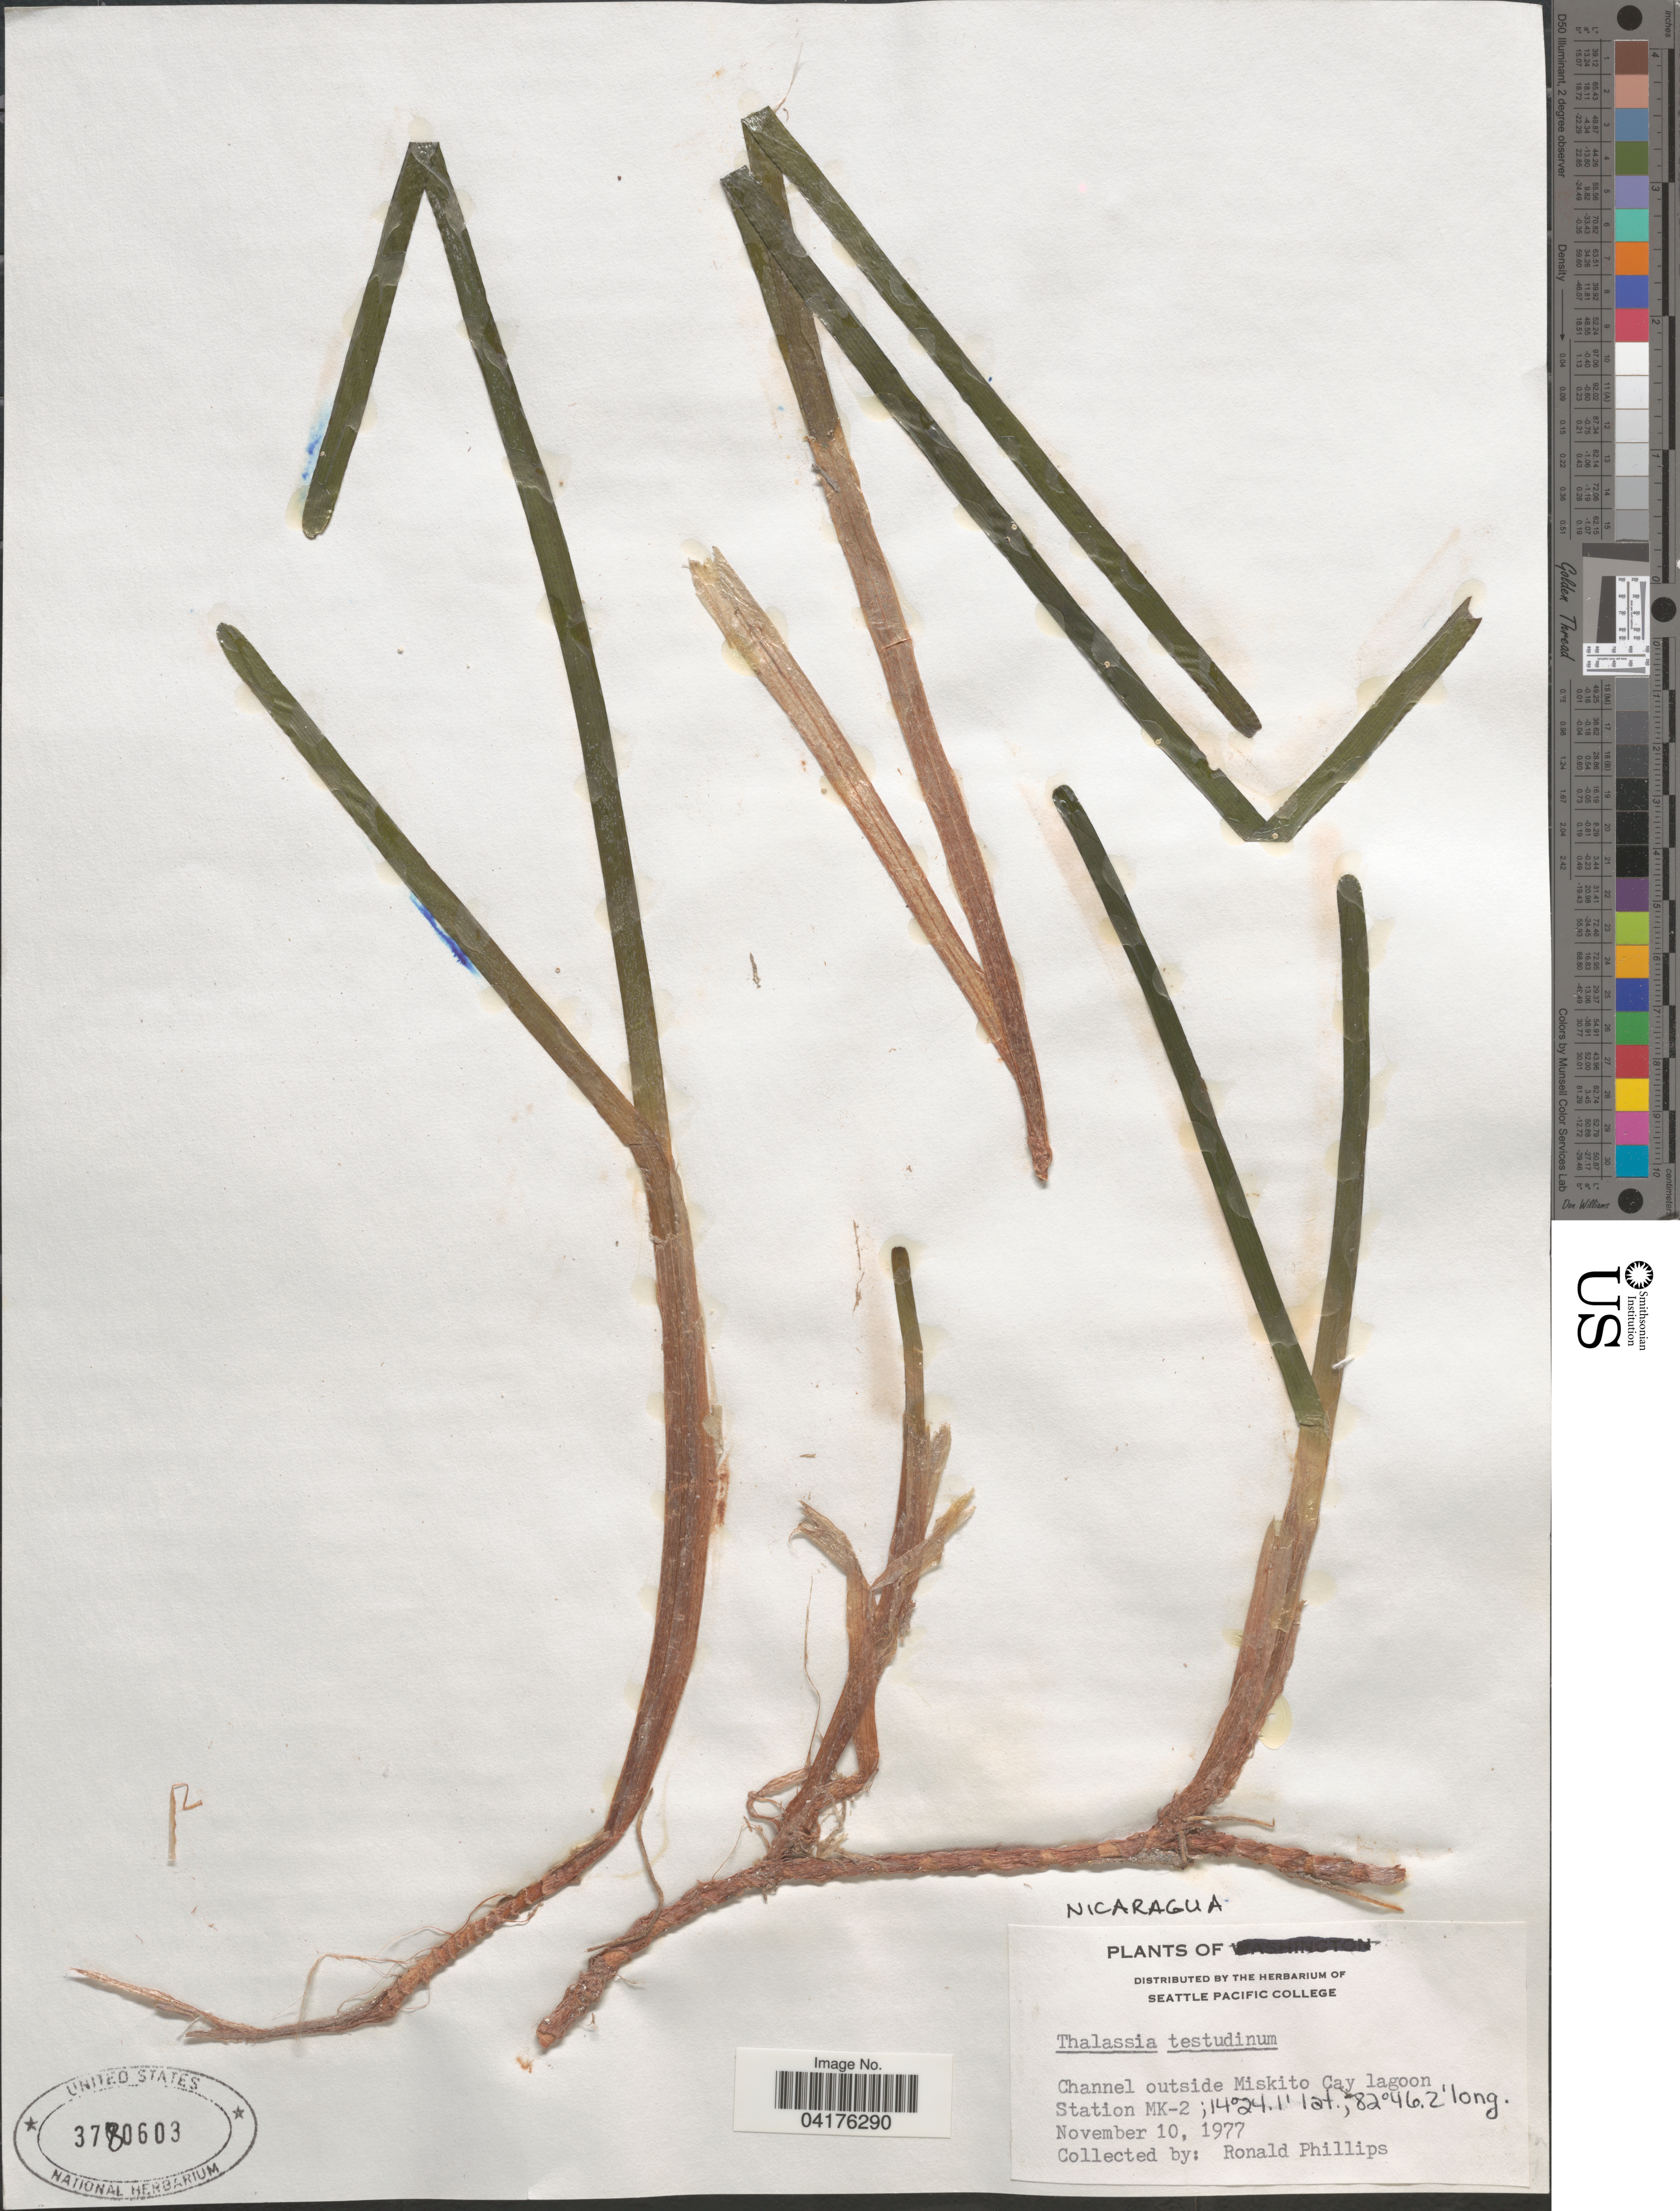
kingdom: Plantae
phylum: Tracheophyta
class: Liliopsida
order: Alismatales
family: Hydrocharitaceae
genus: Thalassia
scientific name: Thalassia testudinum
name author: Banks & Sol. ex K.D. Koenig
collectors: R. C. Phillips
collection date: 1977-11-10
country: Nicaragua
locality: Channel outside Miskito Cay Lagoon, Station MK-2.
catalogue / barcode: US 3780603